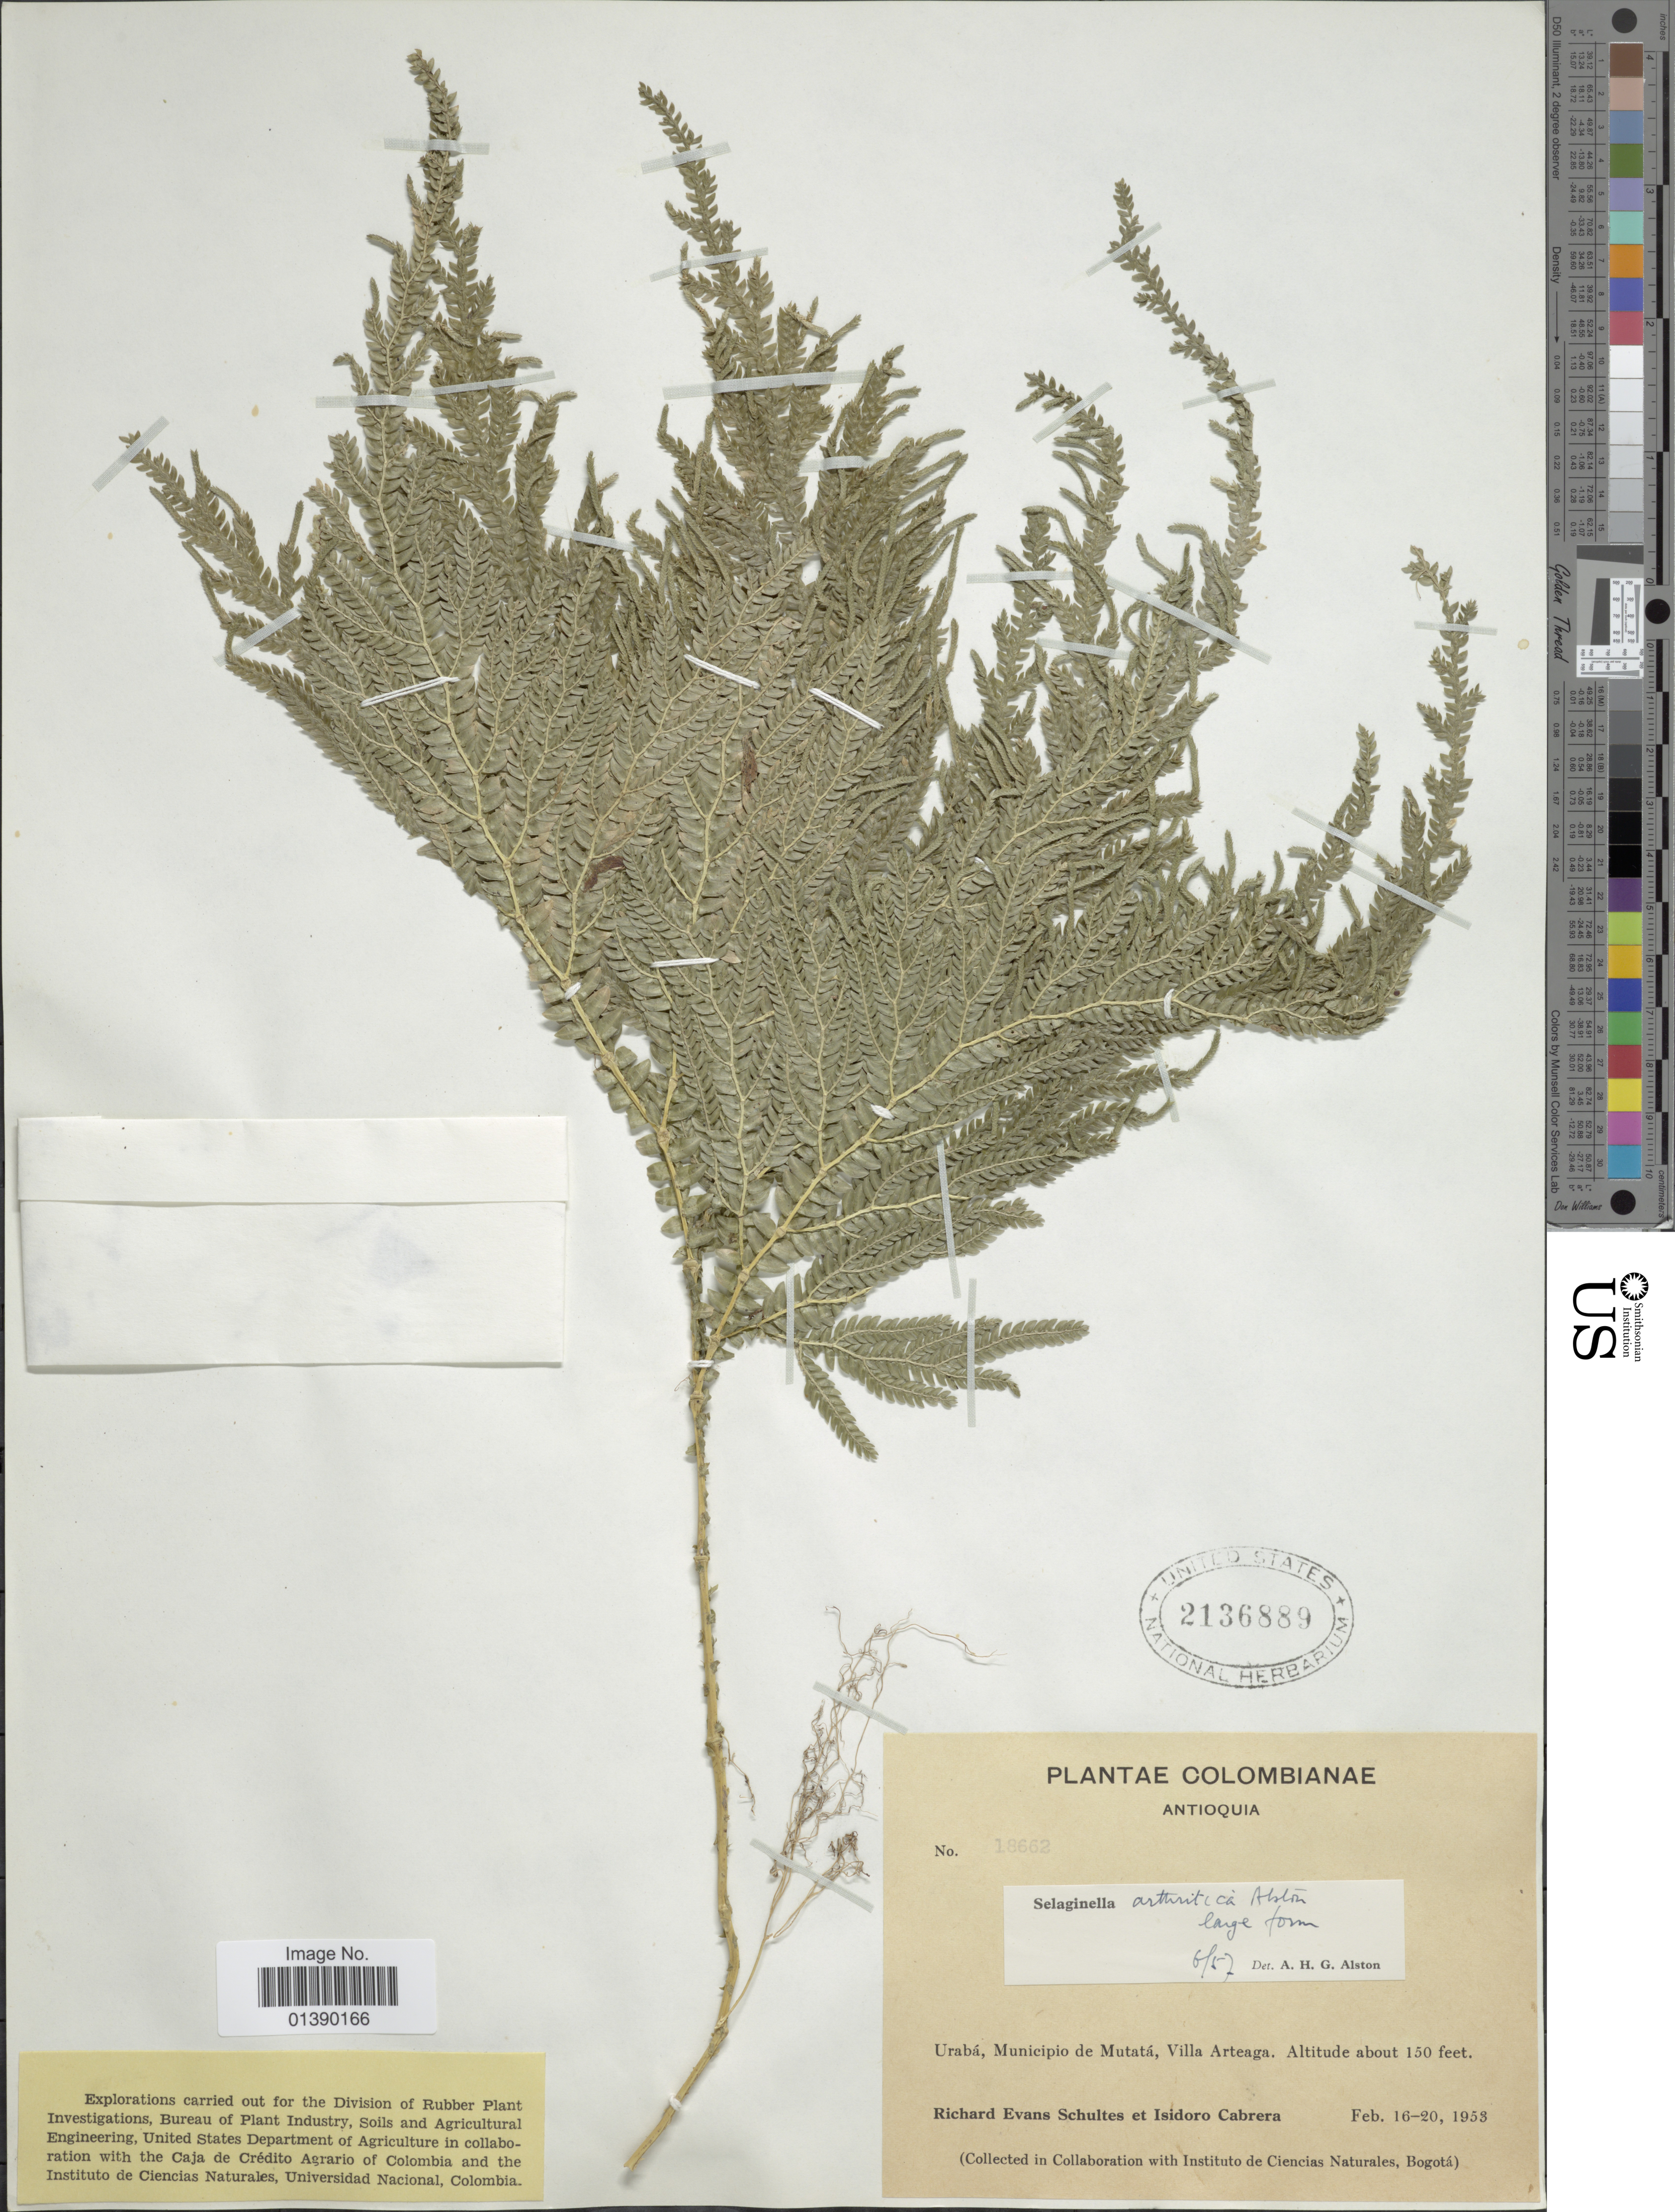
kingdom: Plantae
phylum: Tracheophyta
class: Lycopodiopsida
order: Selaginellales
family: Selaginellaceae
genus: Selaginella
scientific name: Selaginella arthritica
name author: Alston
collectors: R. E. Schultes & I. Cabrera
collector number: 18662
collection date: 1953-02-16/1953-02-20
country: Colombia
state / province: Antioquia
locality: Urabá, Municipio de Mutatá, Villa Arteaga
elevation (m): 46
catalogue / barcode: US 216889